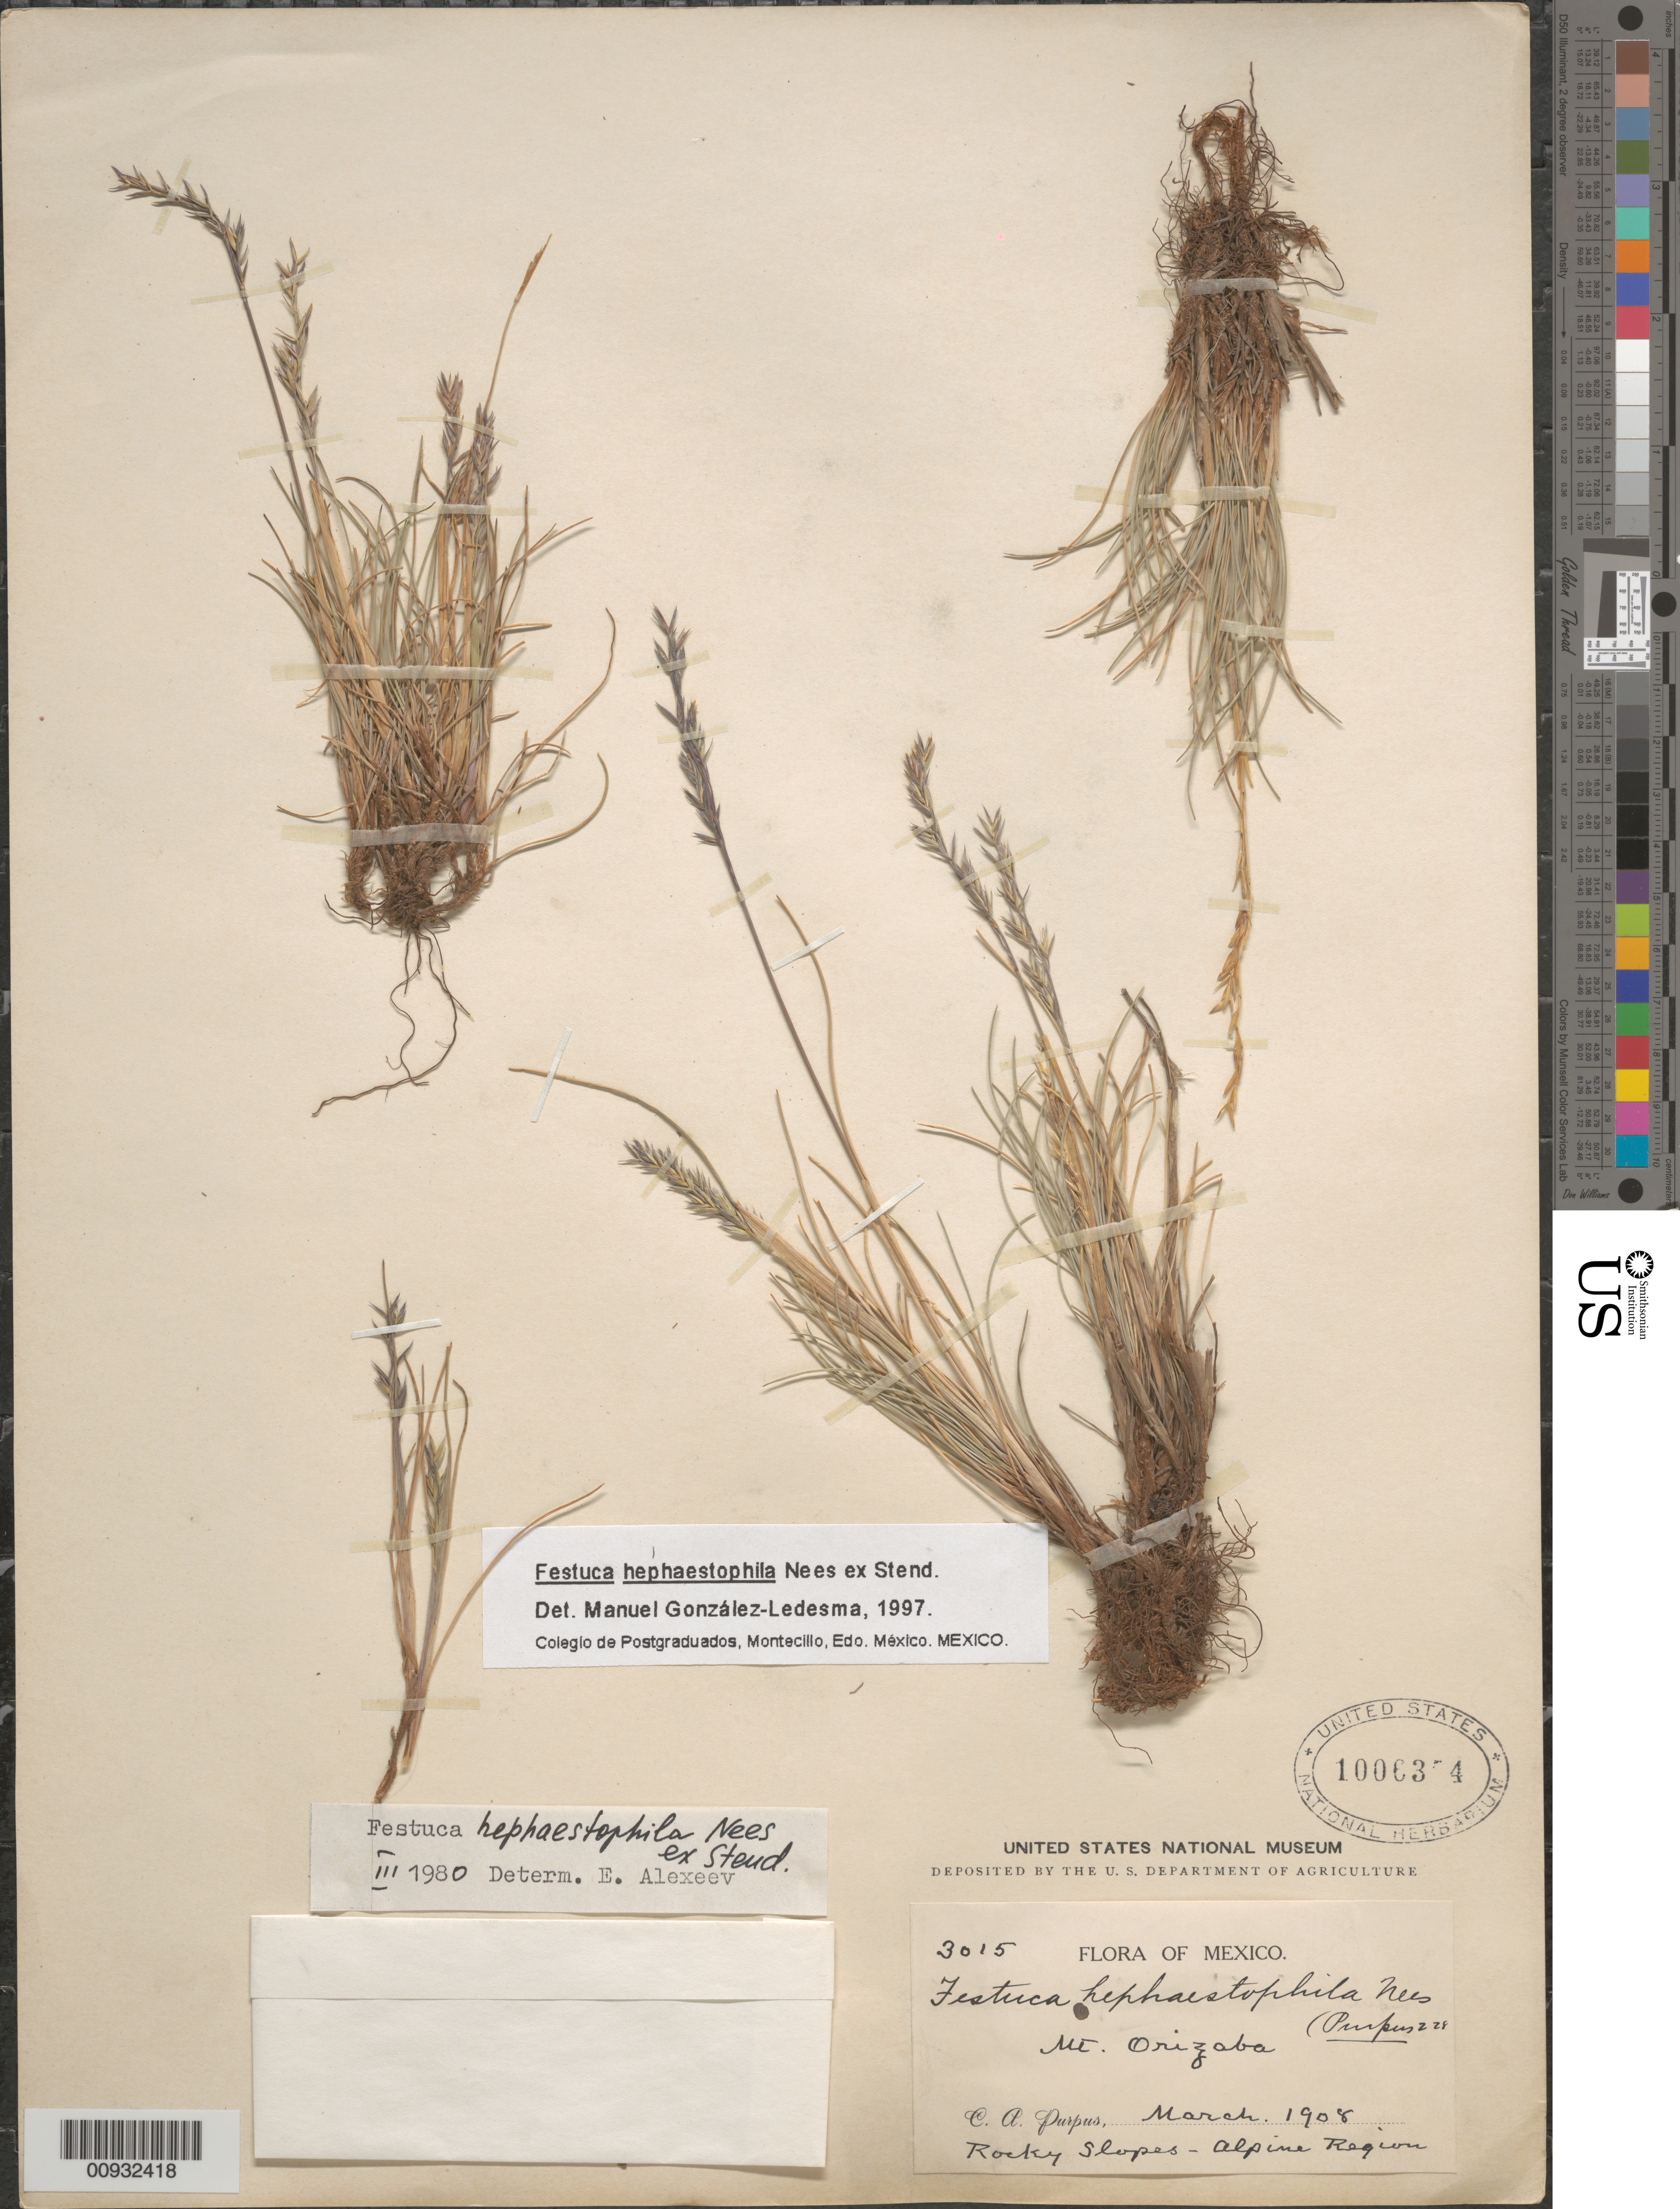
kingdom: Plantae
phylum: Tracheophyta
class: Liliopsida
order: Poales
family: Poaceae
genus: Festuca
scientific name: Festuca hephaestophila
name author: Nees ex Steud.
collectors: J. A. Purpus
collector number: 3015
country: Mexico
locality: Mt. Orizaba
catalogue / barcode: US 1006354